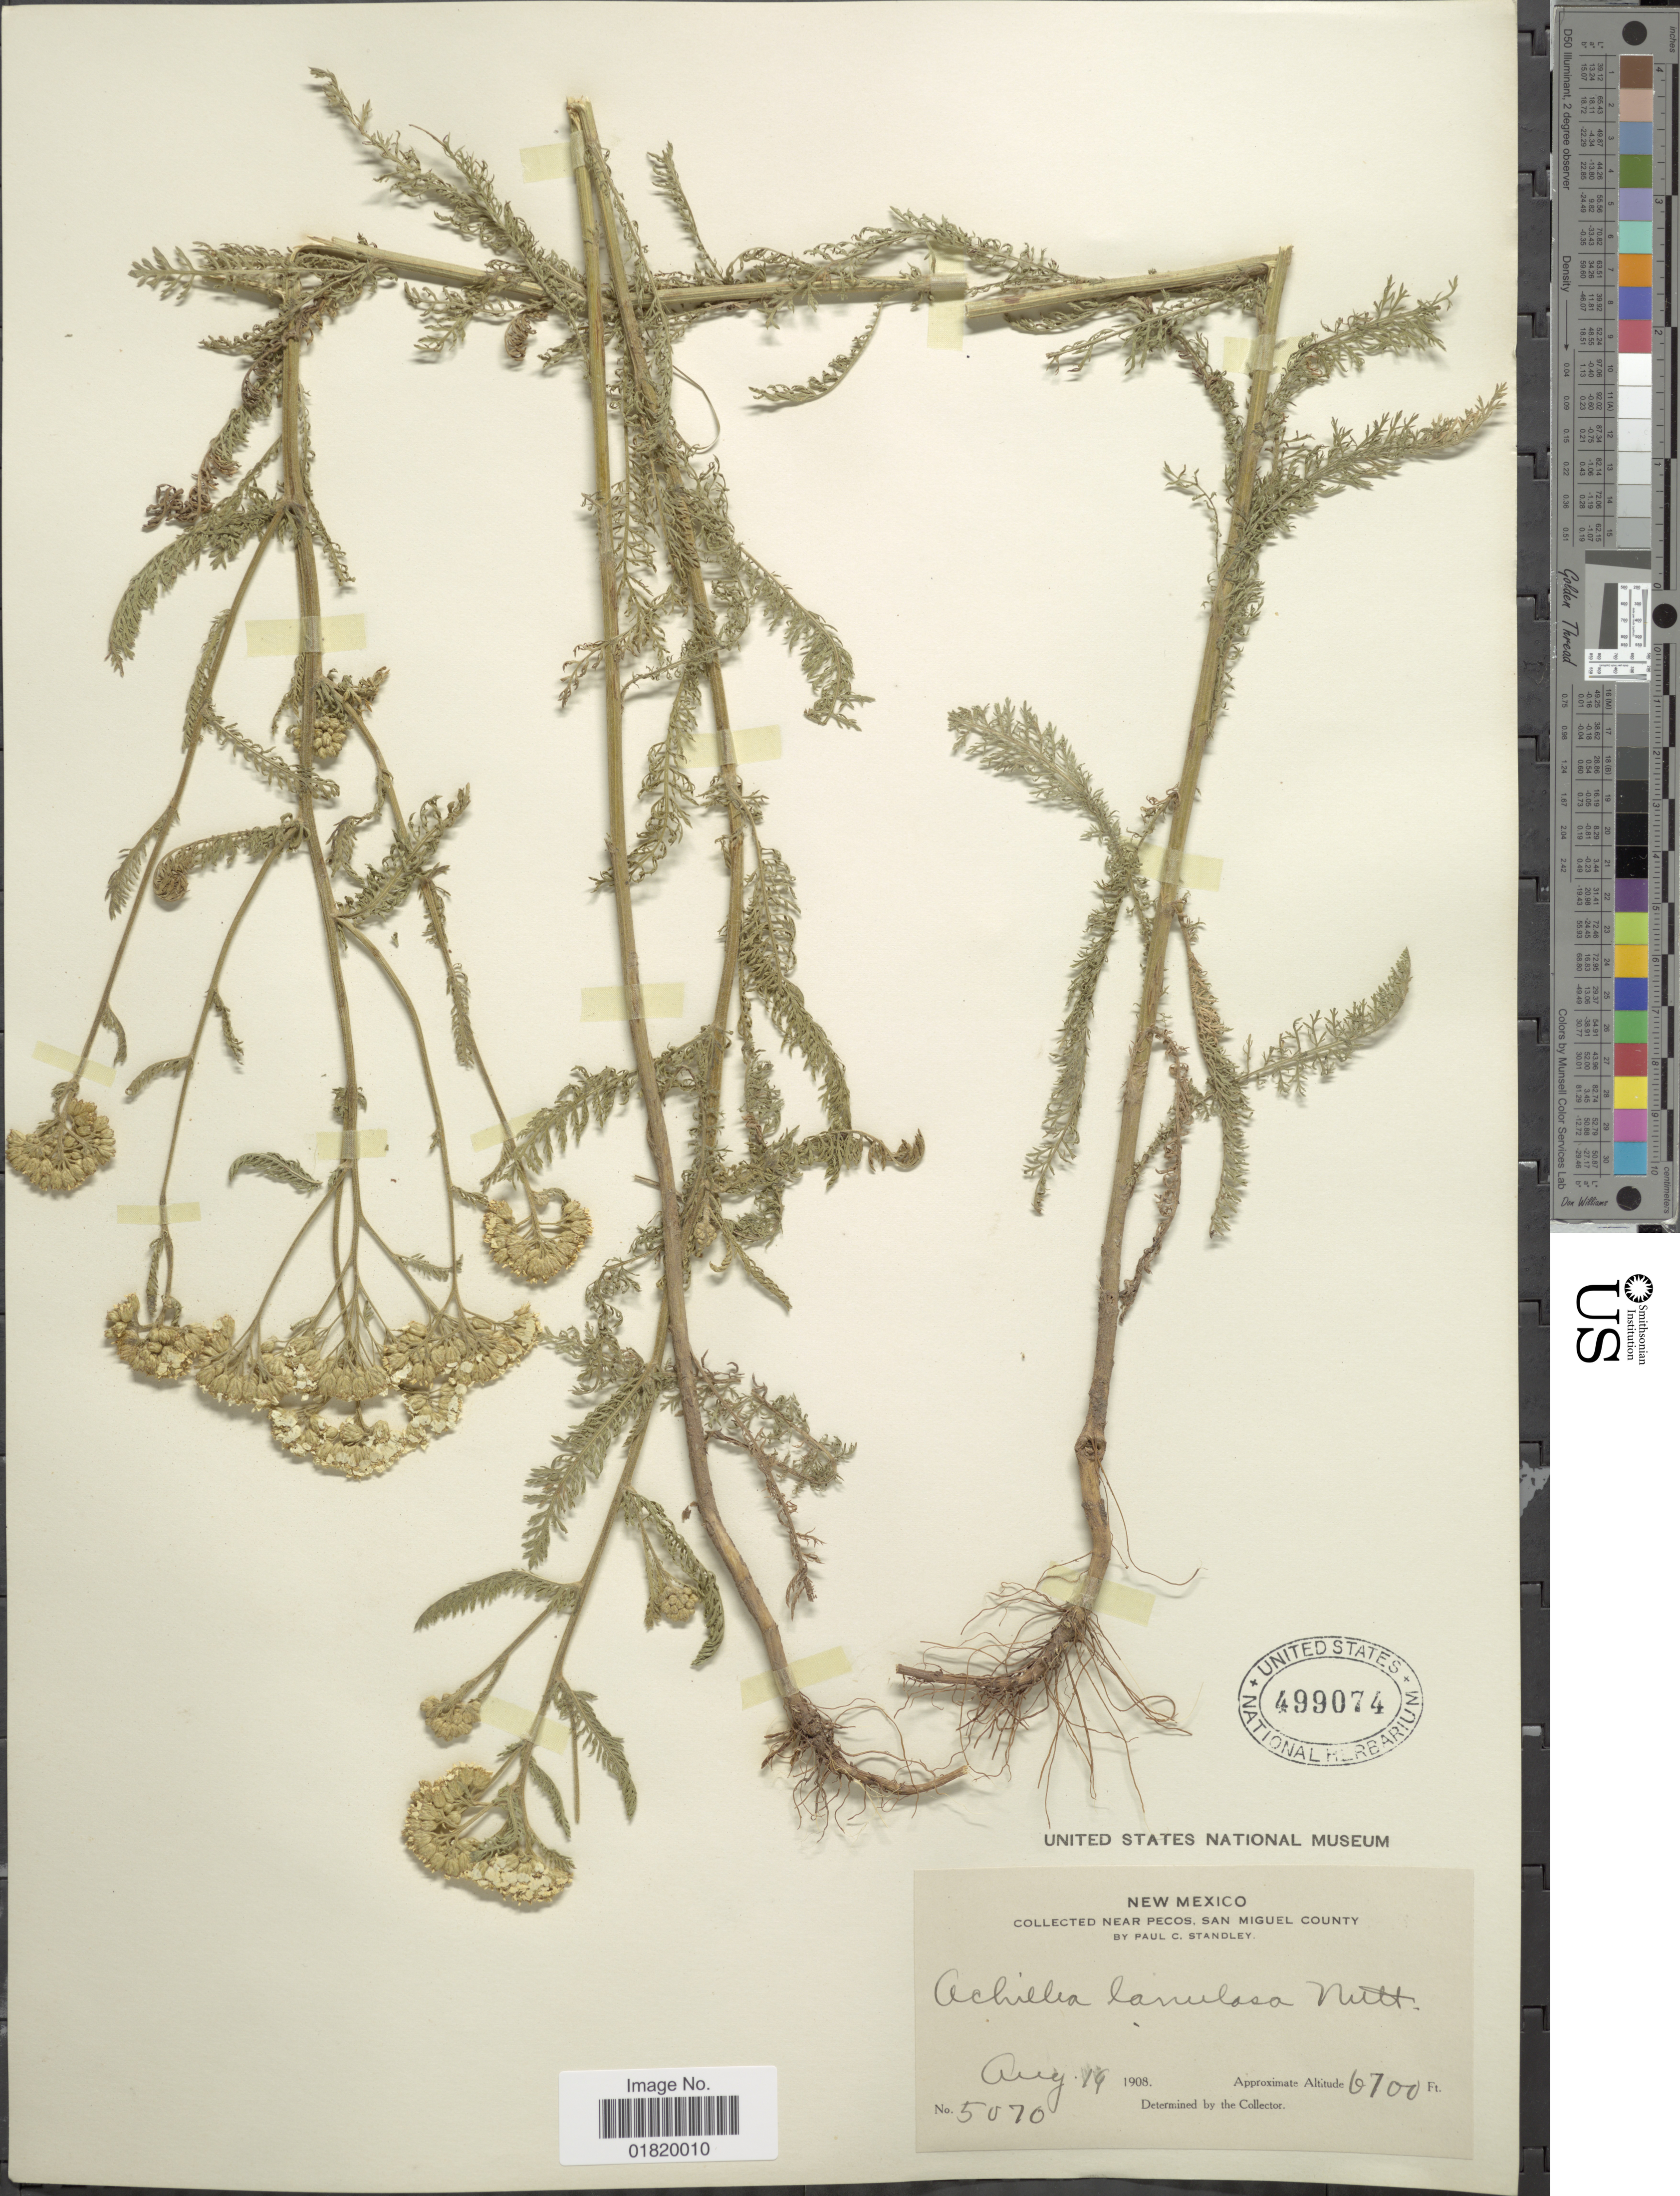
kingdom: Plantae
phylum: Tracheophyta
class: Magnoliopsida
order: Asterales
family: Asteraceae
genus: Achillea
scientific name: Achillea lanulosa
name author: Nutt.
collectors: P. C. Standley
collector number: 5070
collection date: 1908-08-19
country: United States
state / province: New Mexico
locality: Near Pecos, San Miguel County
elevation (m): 2042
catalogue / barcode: US 499074